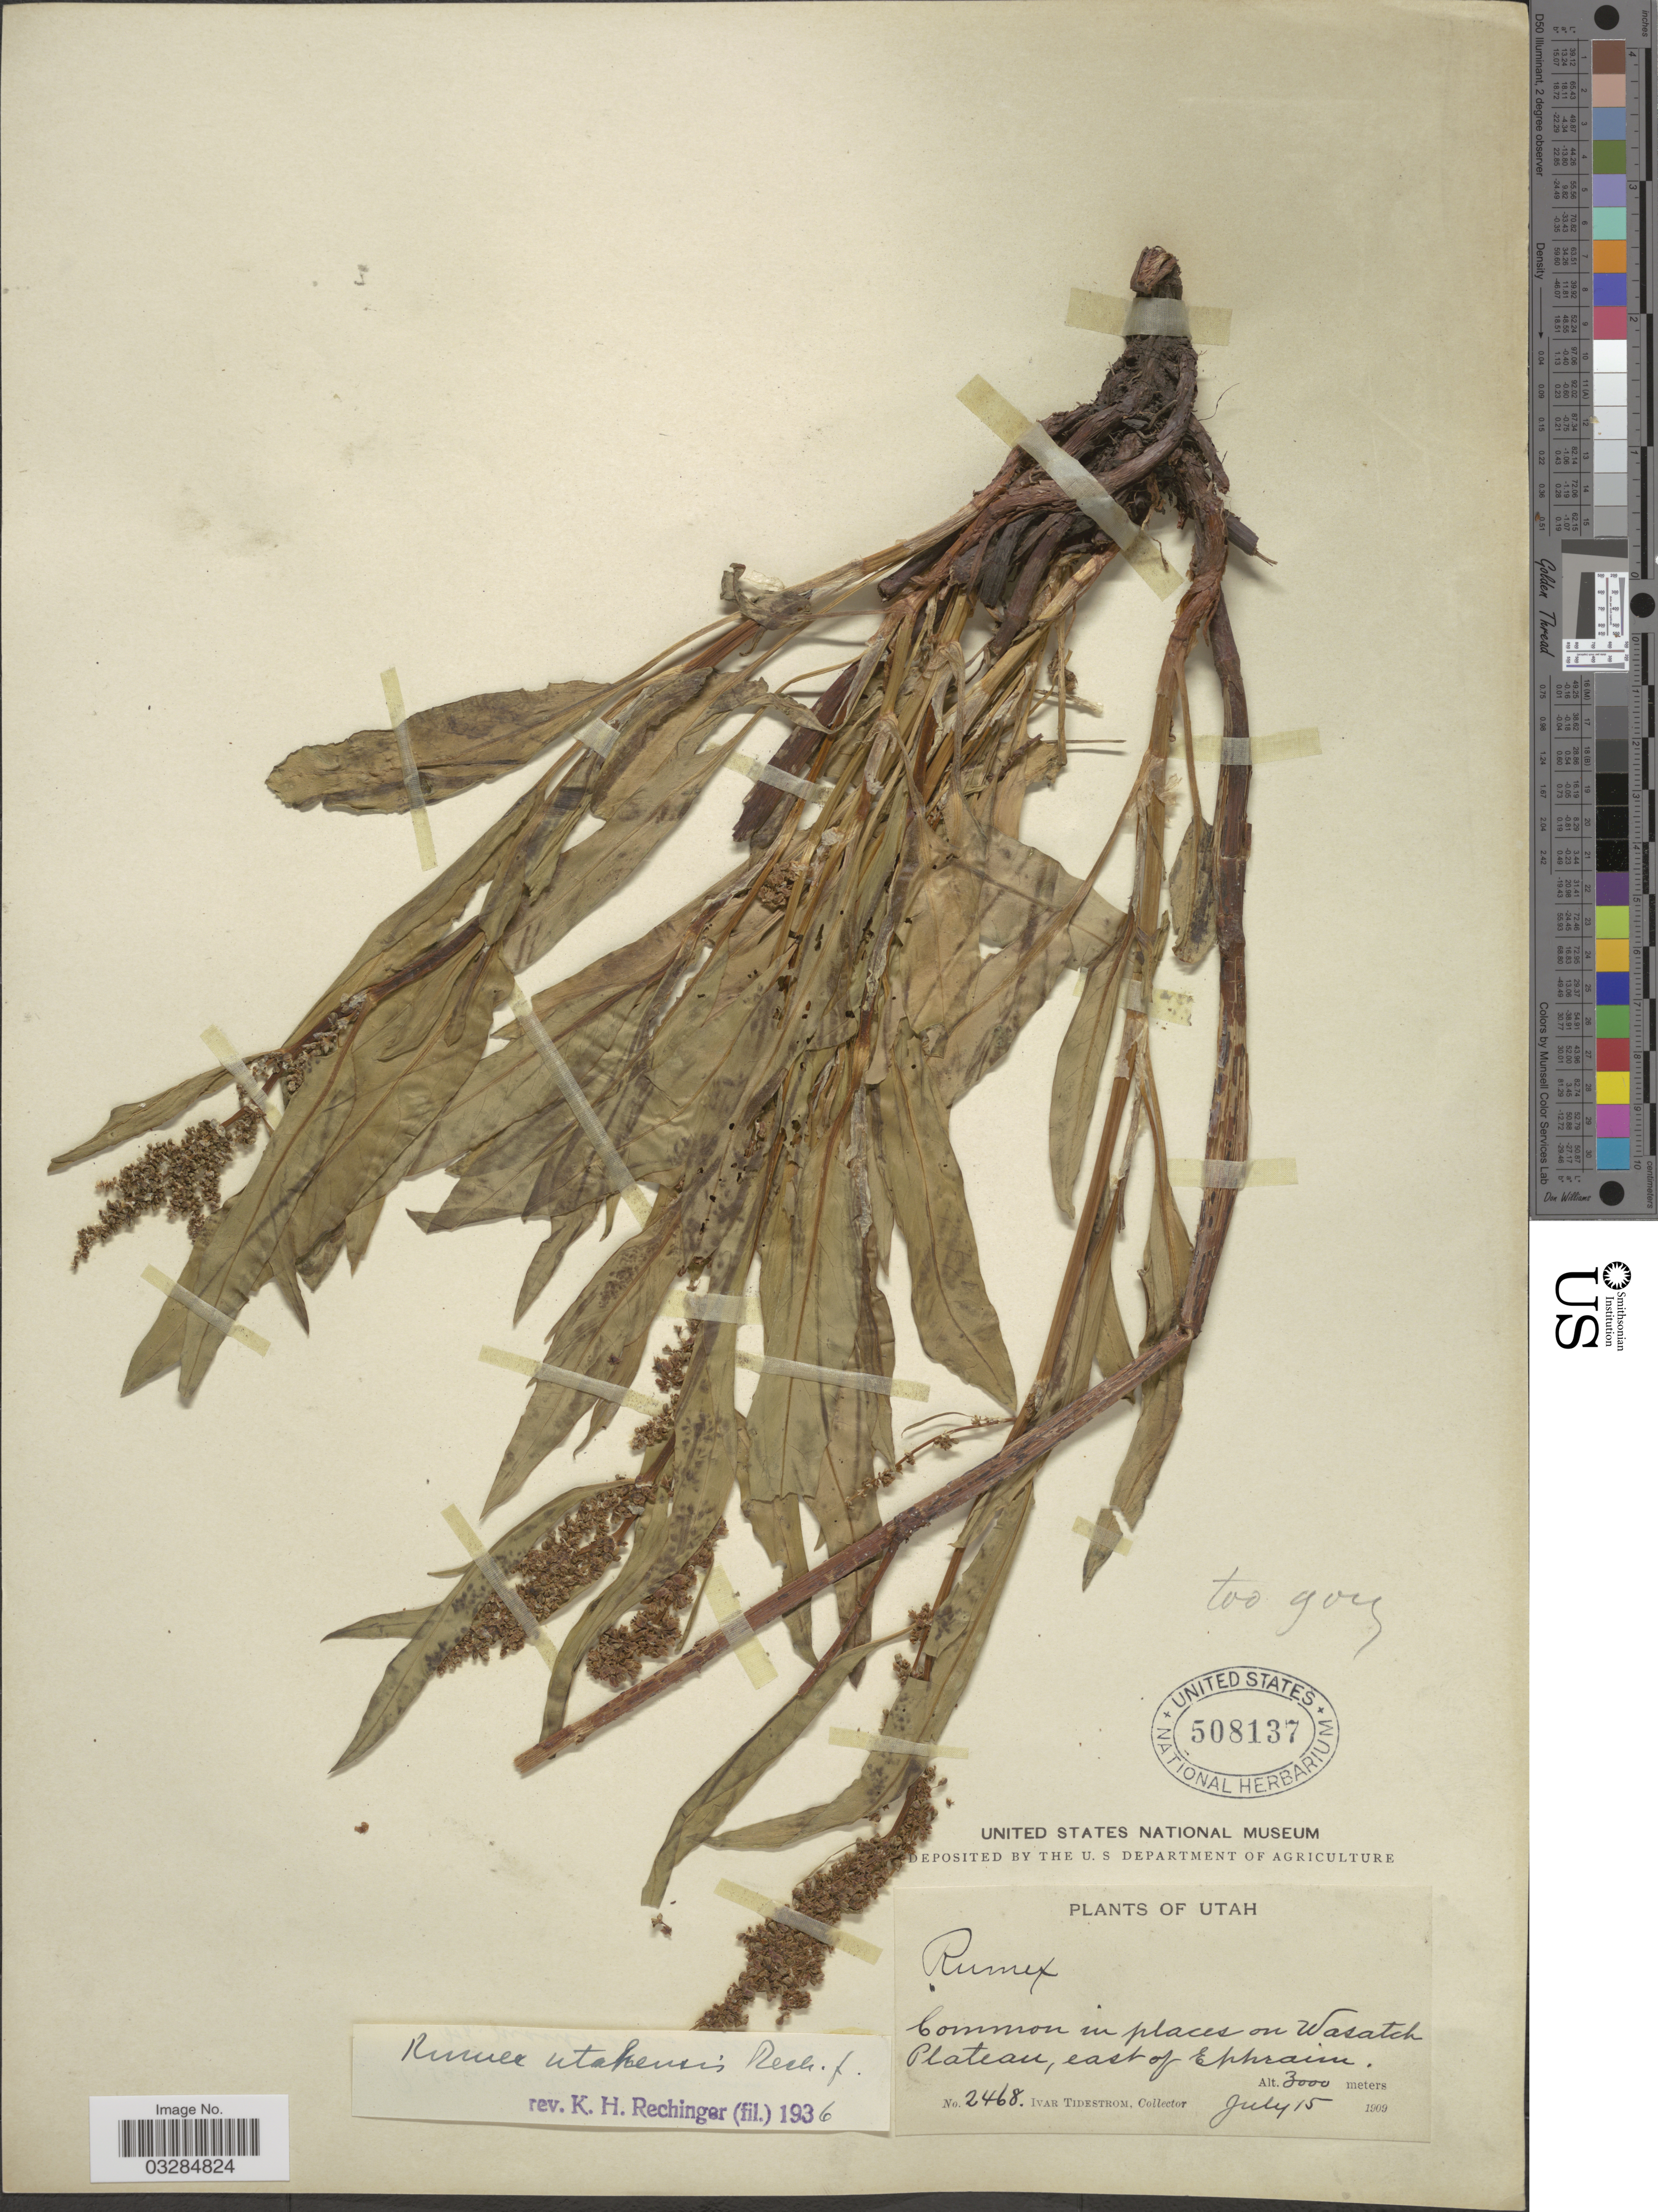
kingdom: Plantae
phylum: Tracheophyta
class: Magnoliopsida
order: Caryophyllales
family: Polygonaceae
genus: Rumex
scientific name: Rumex utahensis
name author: Rech. f.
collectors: I. F. Tidestrom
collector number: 2468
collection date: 1909-07-15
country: United States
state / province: Utah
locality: Wasatch Plateau, east of Ephraim.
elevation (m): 3000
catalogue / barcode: US 508137